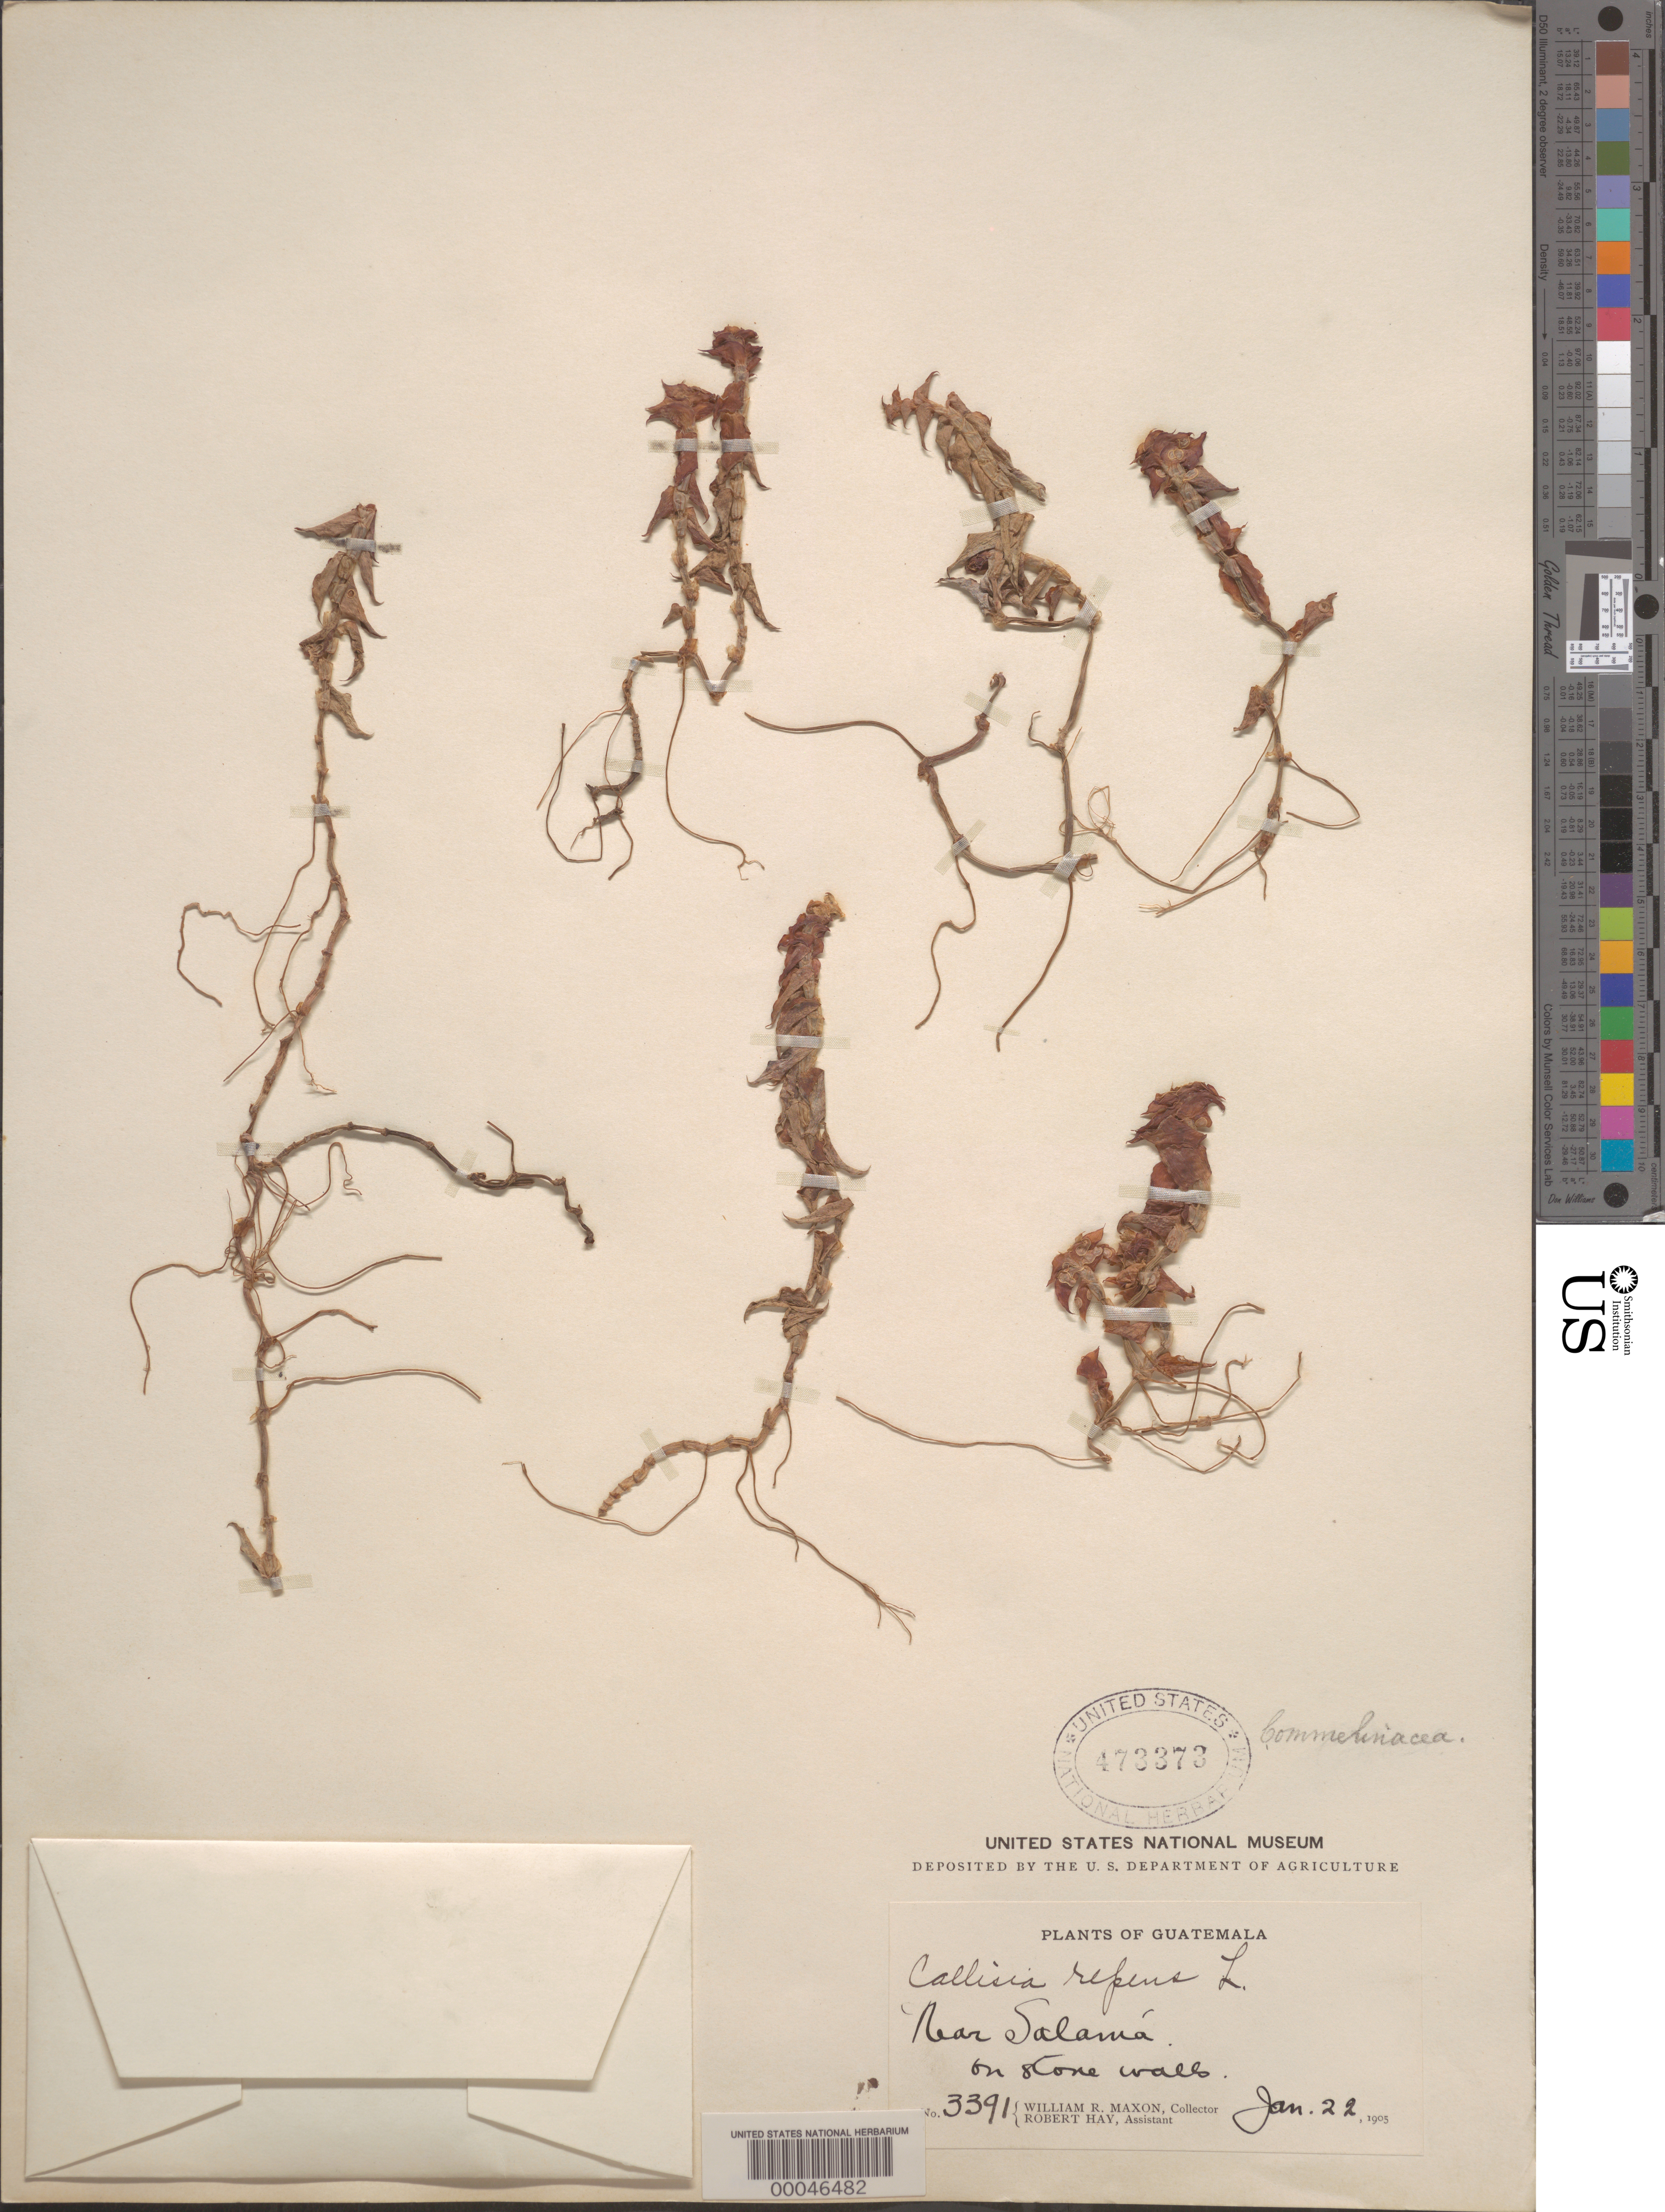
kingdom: Plantae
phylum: Tracheophyta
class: Liliopsida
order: Commelinales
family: Commelinaceae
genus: Callisia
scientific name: Callisia repens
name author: (Jacq.) L.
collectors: W. R. Maxon & R. H. Hay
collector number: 3391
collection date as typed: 22 Jan 1905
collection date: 1905-01-22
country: Guatemala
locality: Near Salama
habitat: Stone walls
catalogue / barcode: US 473373